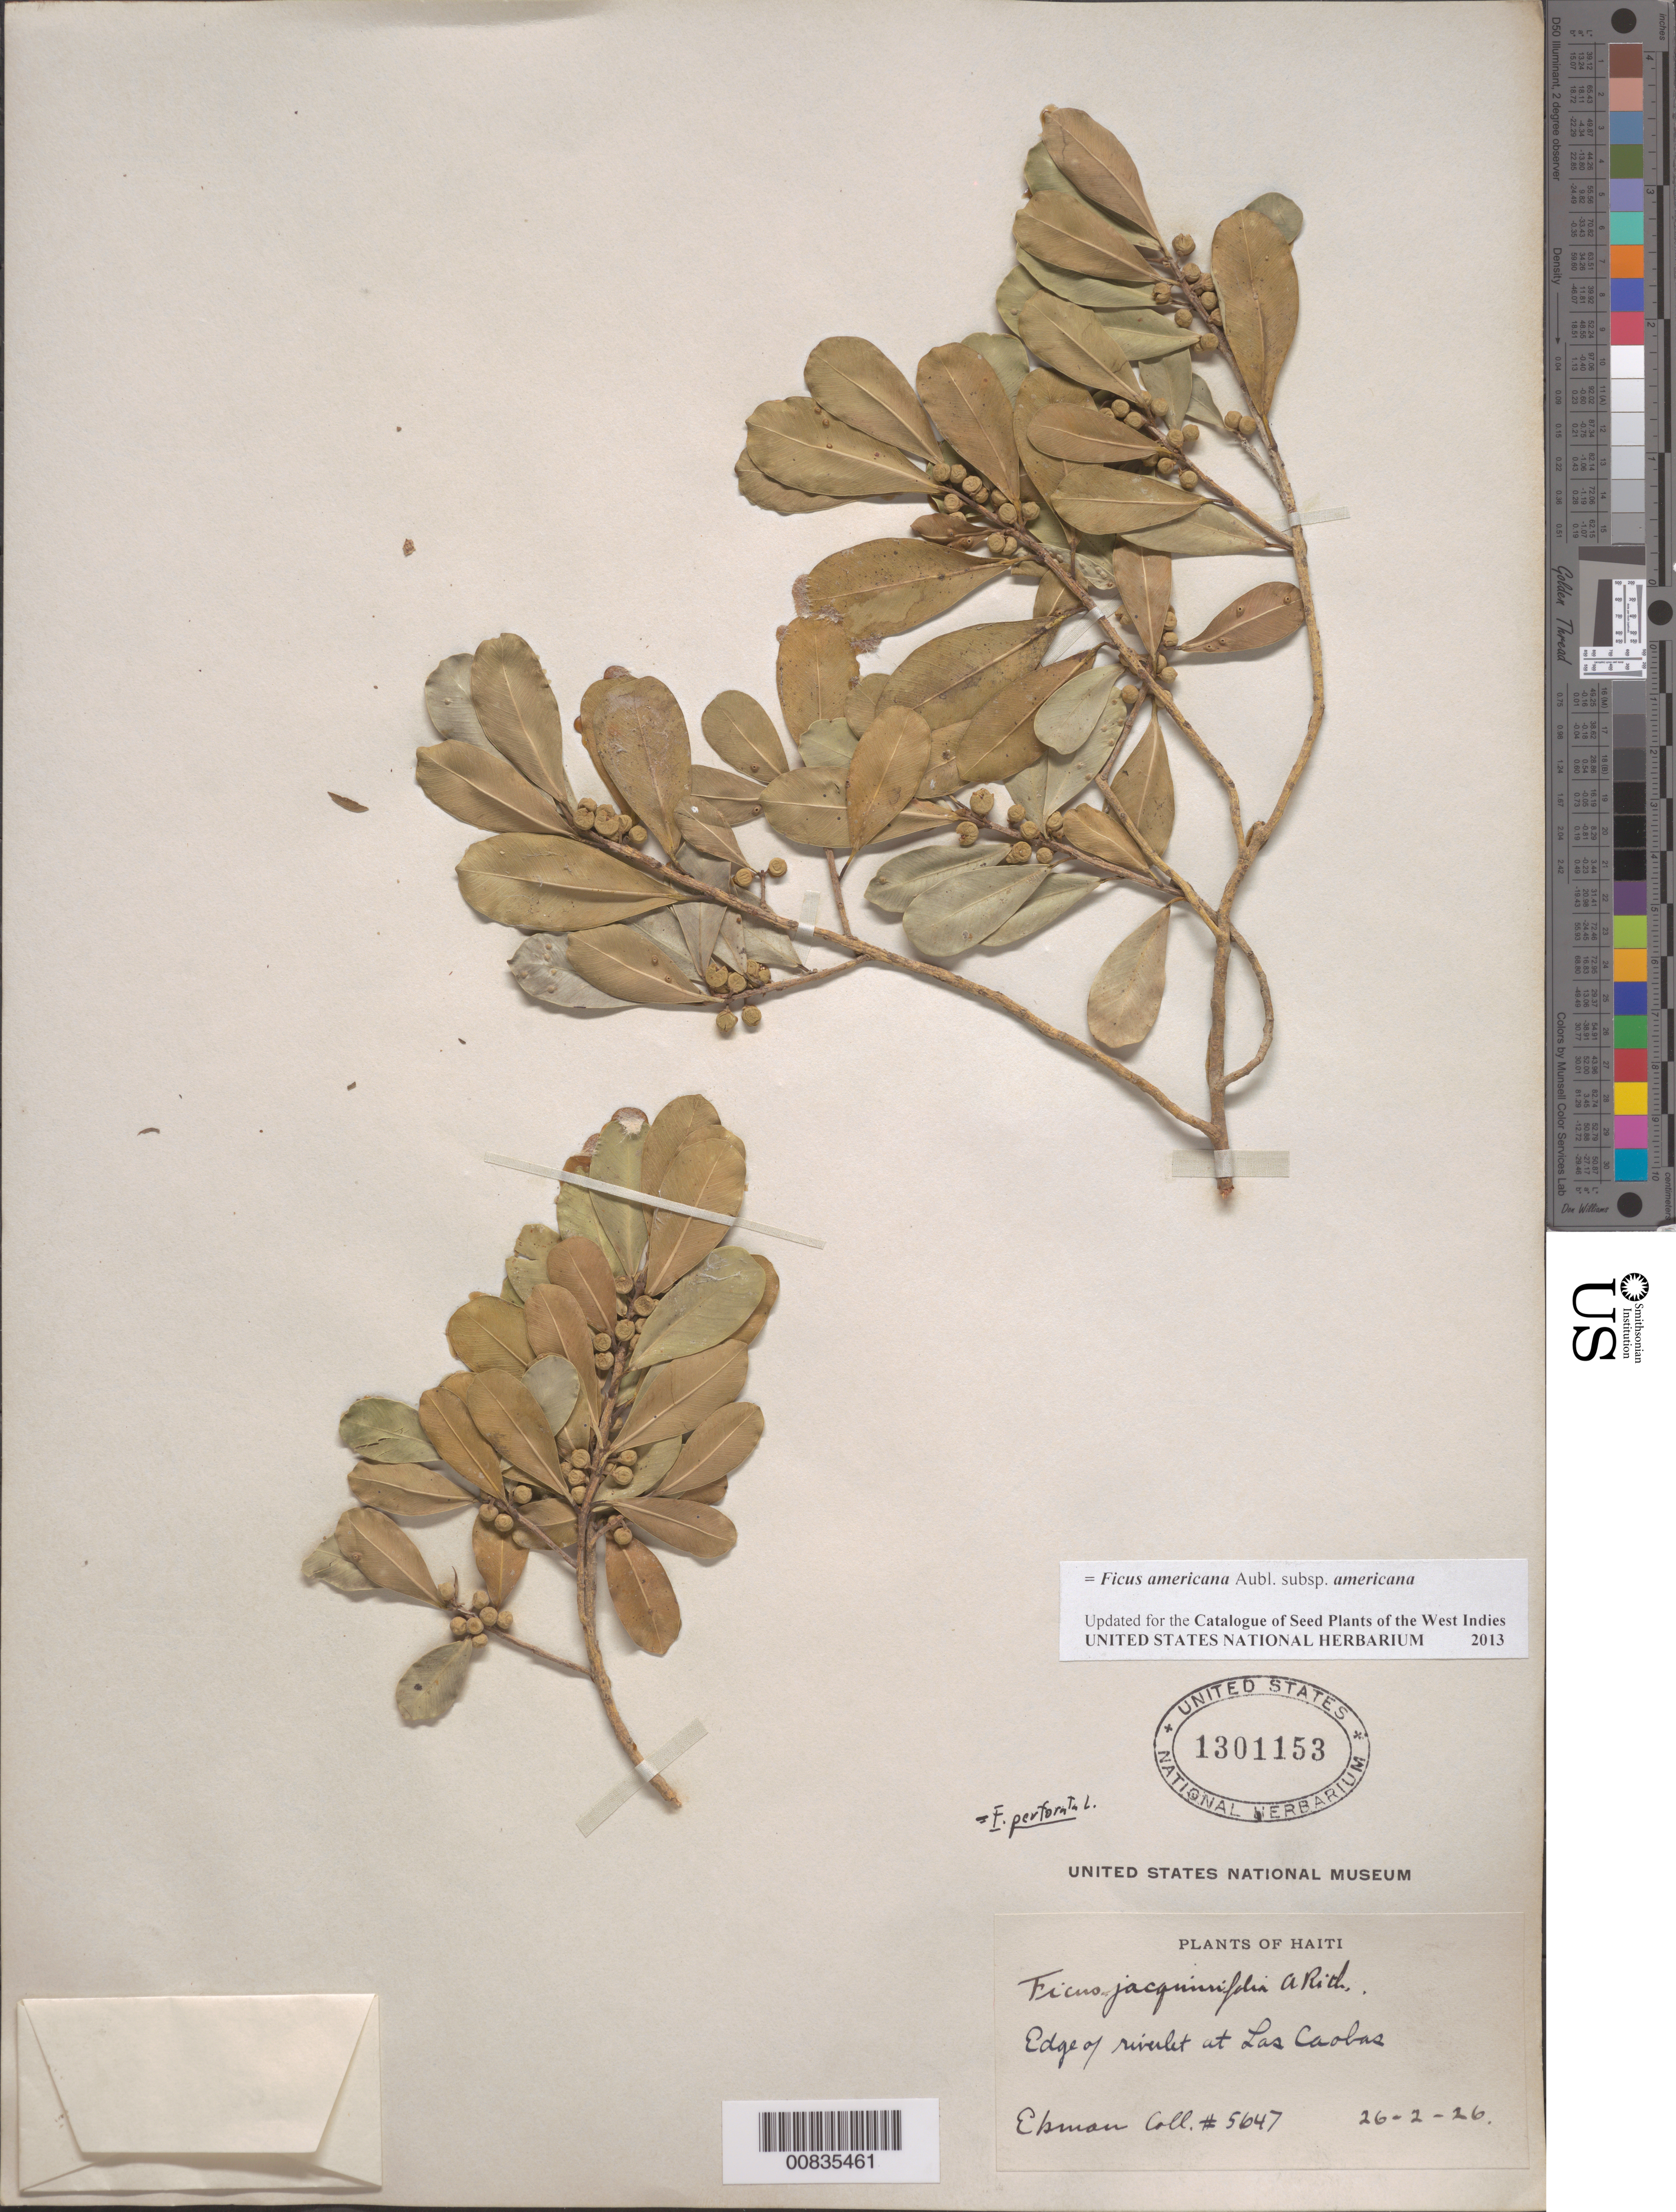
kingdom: Plantae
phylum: Tracheophyta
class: Magnoliopsida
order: Rosales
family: Moraceae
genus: Ficus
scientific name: Ficus perforata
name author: L.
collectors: E. L. Ekman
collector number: H 5647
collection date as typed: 26 Feb 1926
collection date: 1926-02-26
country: Haiti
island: Hispaniola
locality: Edge of rivulet at Las Caobas.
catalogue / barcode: US 1301153